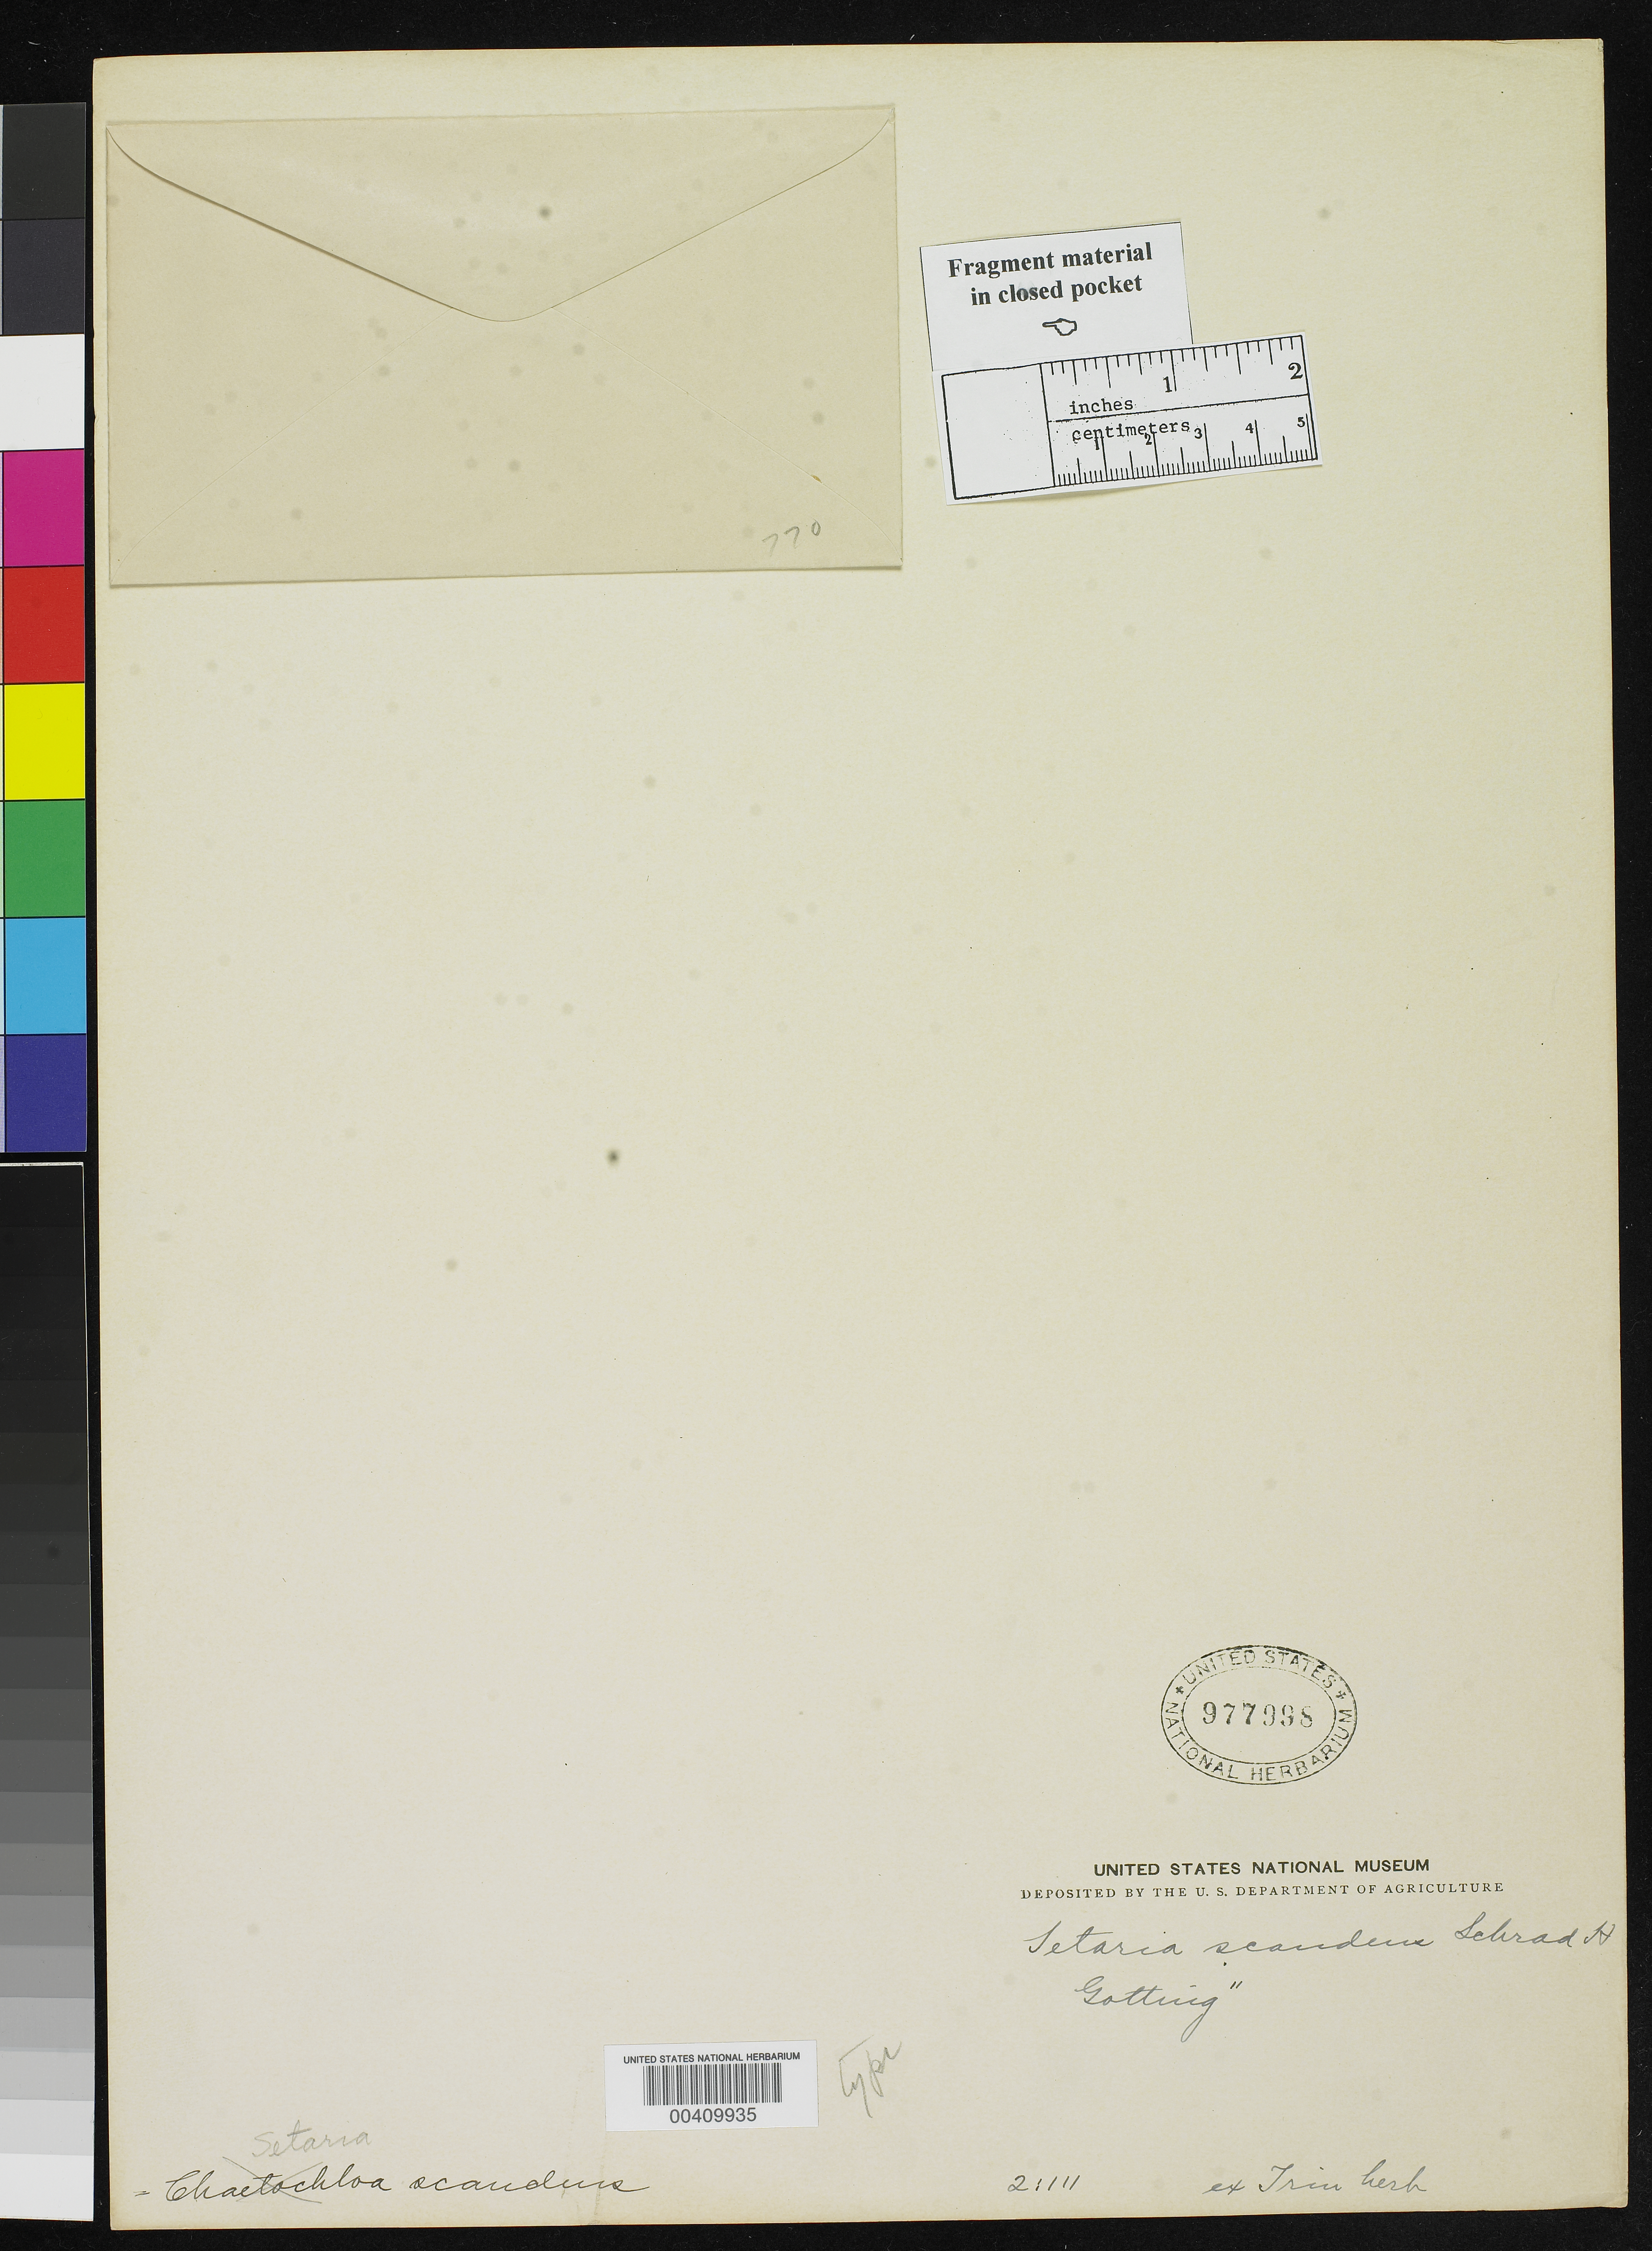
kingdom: Plantae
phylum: Tracheophyta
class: Liliopsida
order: Poales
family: Poaceae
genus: Setaria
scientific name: Setaria scandens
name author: Schrad. ex Schult.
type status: Type Fragment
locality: DO NOT MODIFY [This collection event record is attached to a large number of catalog records with both collector & country unknown; label data should be confirmed from individual specimens.]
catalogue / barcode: US 977998